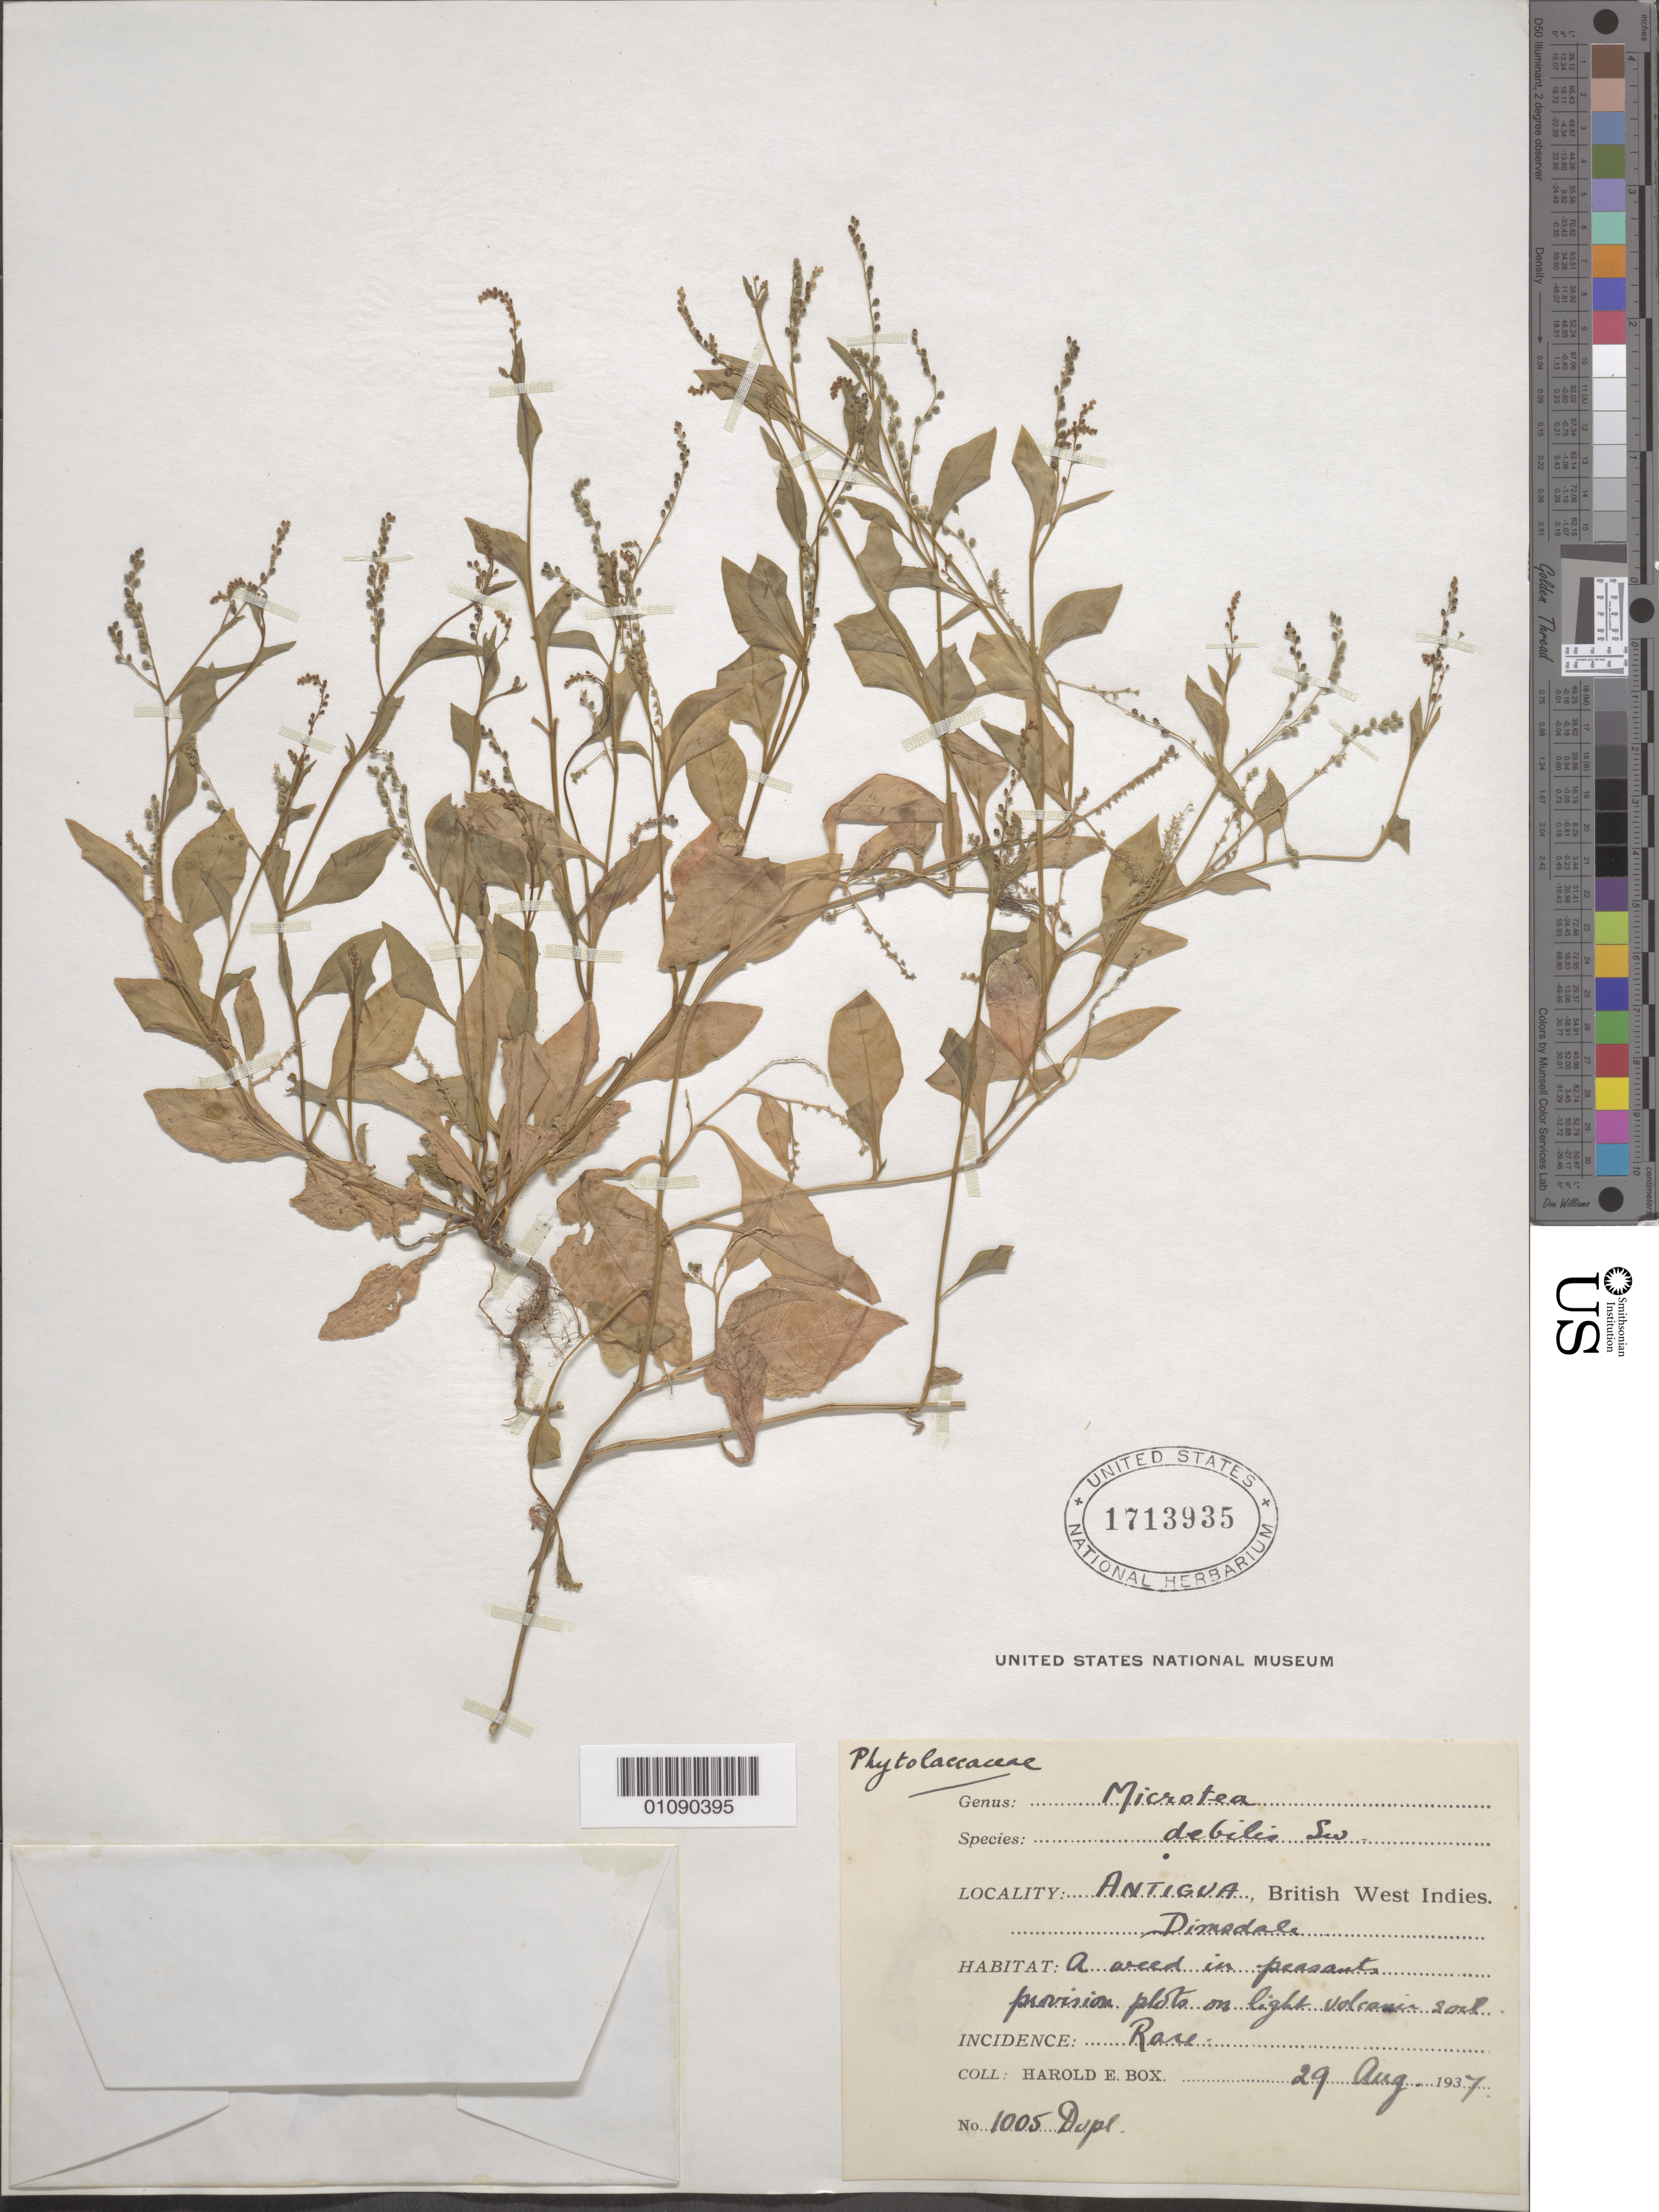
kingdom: Plantae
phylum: Tracheophyta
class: Magnoliopsida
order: Caryophyllales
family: Microteaceae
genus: Microtea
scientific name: Microtea debilis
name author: Sw.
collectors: H. E. Box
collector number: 1005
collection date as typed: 29 Aug 1937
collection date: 1937-08-29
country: Antigua and Barbuda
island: Antigua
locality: Dimsdale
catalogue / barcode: US 1713935